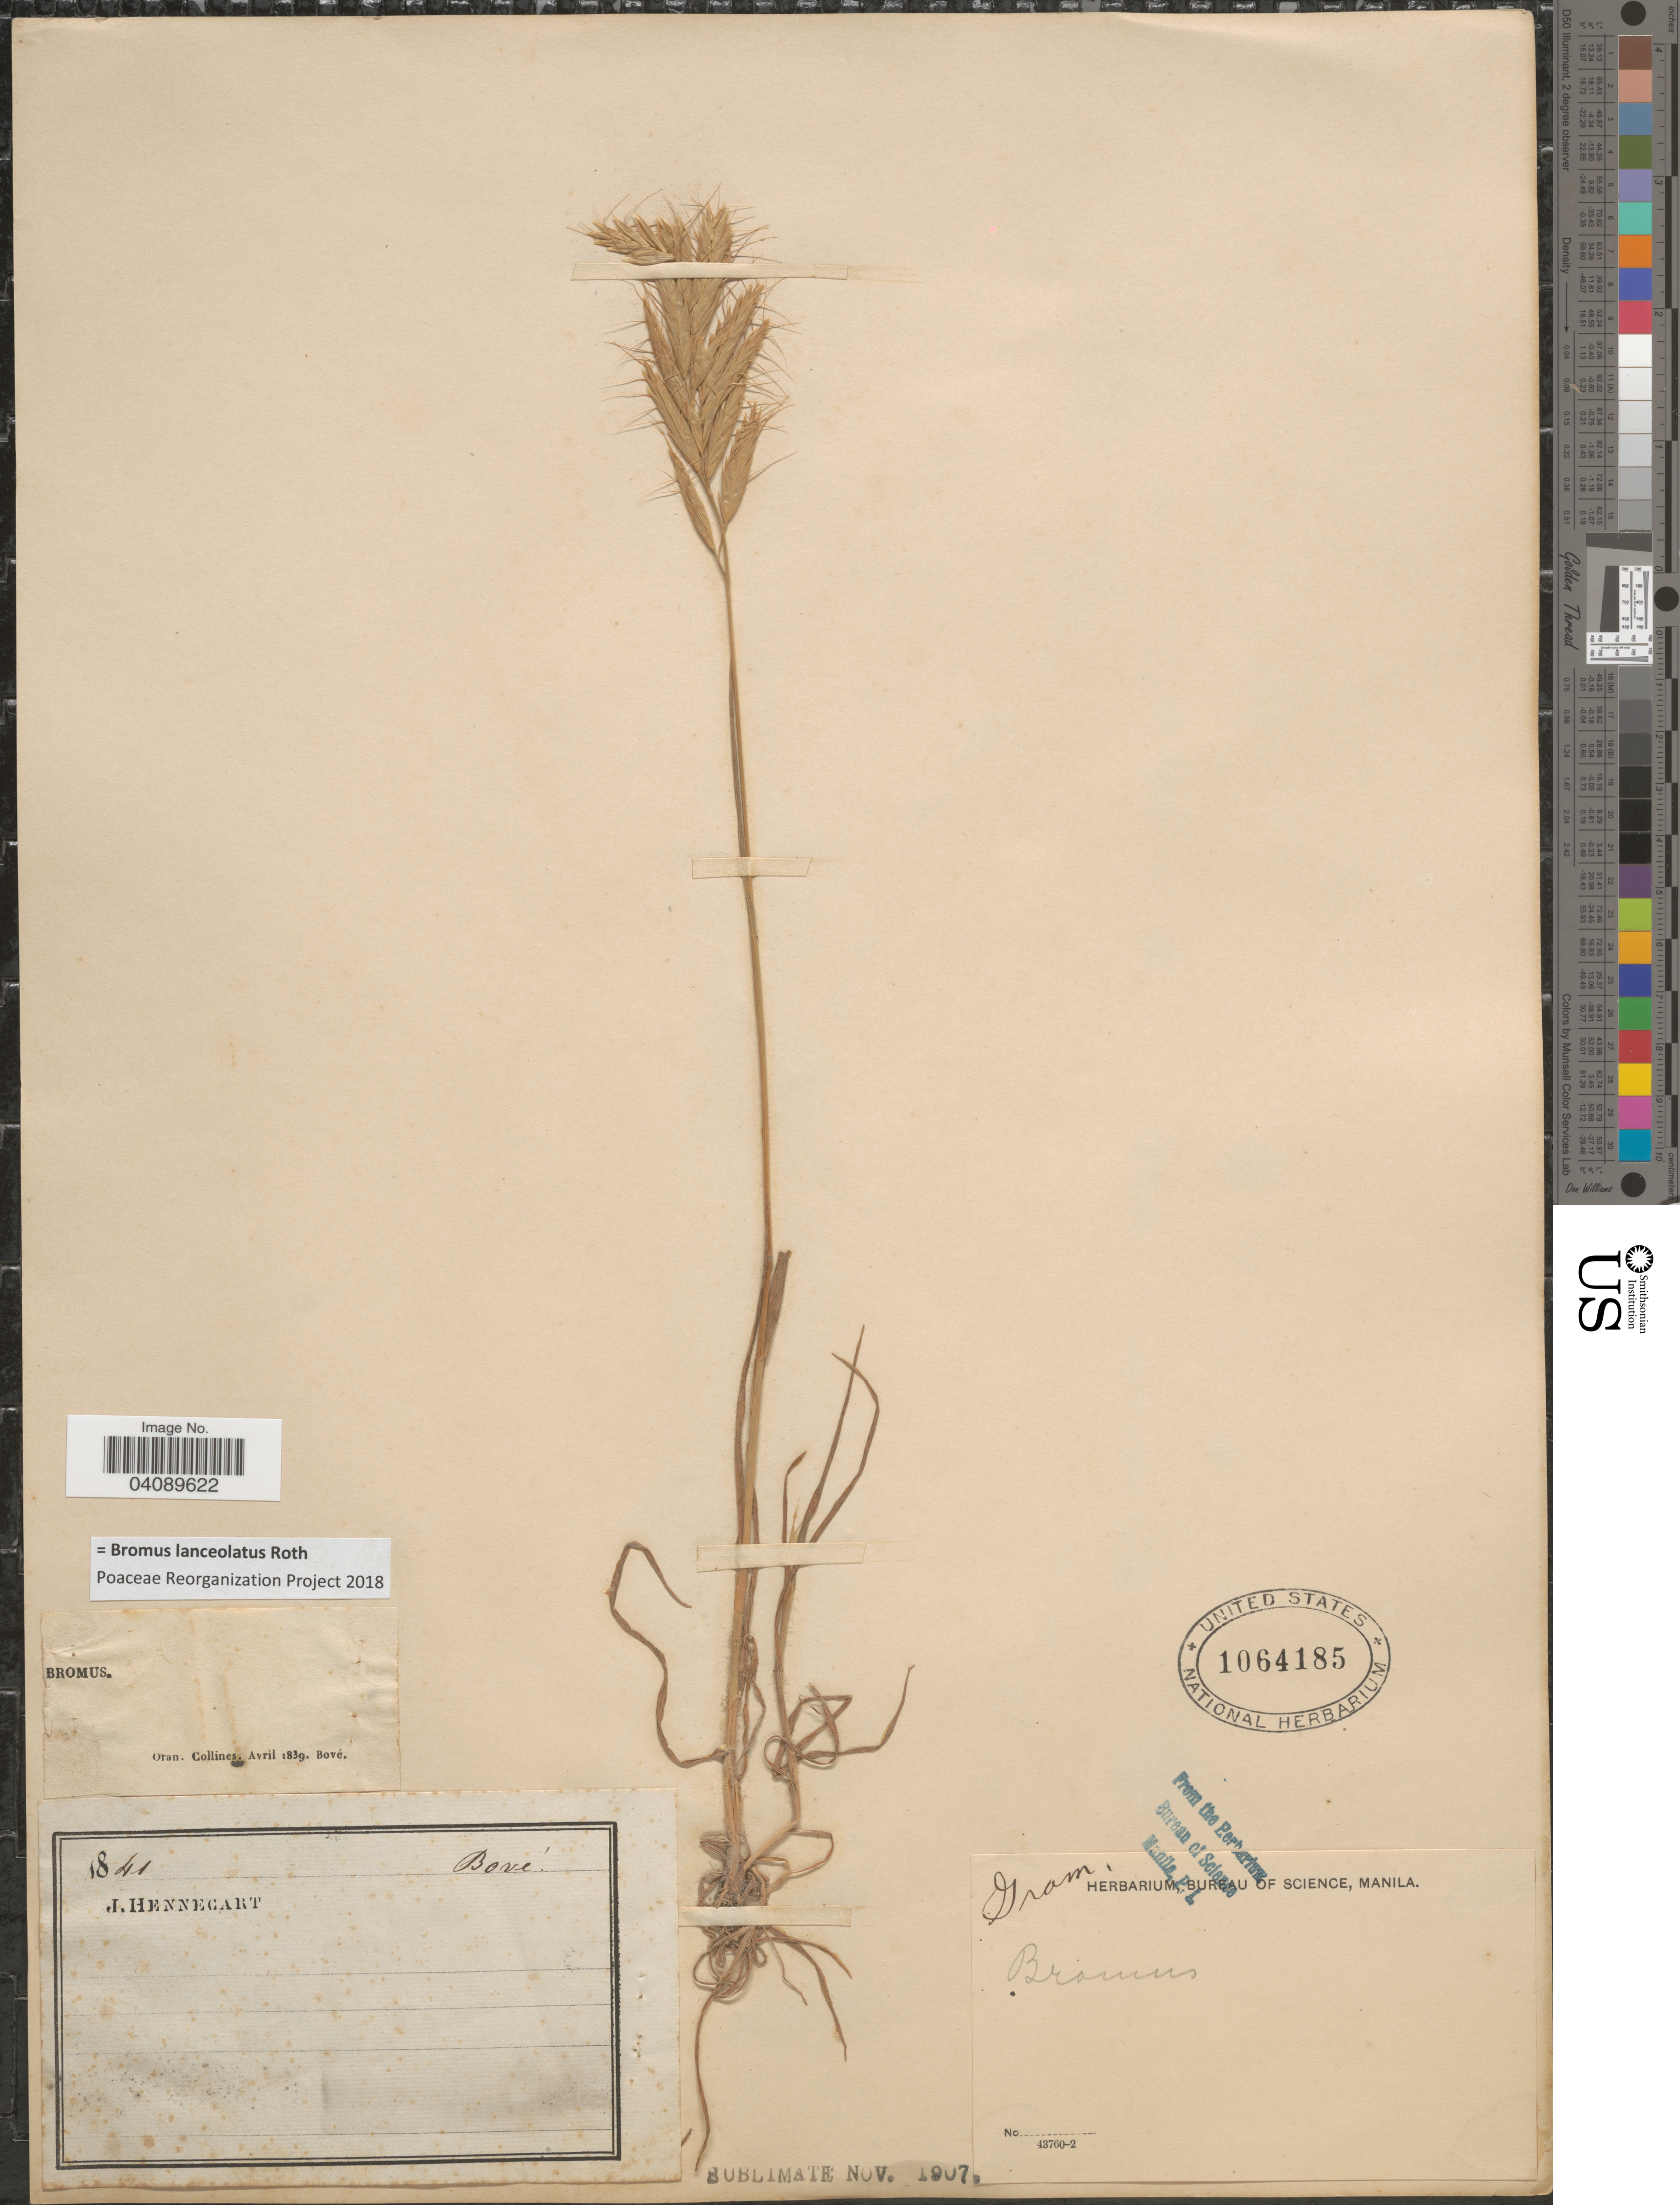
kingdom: Plantae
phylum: Tracheophyta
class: Liliopsida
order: Poales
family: Poaceae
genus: Bromus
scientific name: Bromus lanceolatus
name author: Roth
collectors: Bové & J. Hennegart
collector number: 1841?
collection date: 1839-04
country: Algeria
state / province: Oran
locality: Collines.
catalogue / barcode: US 1064185